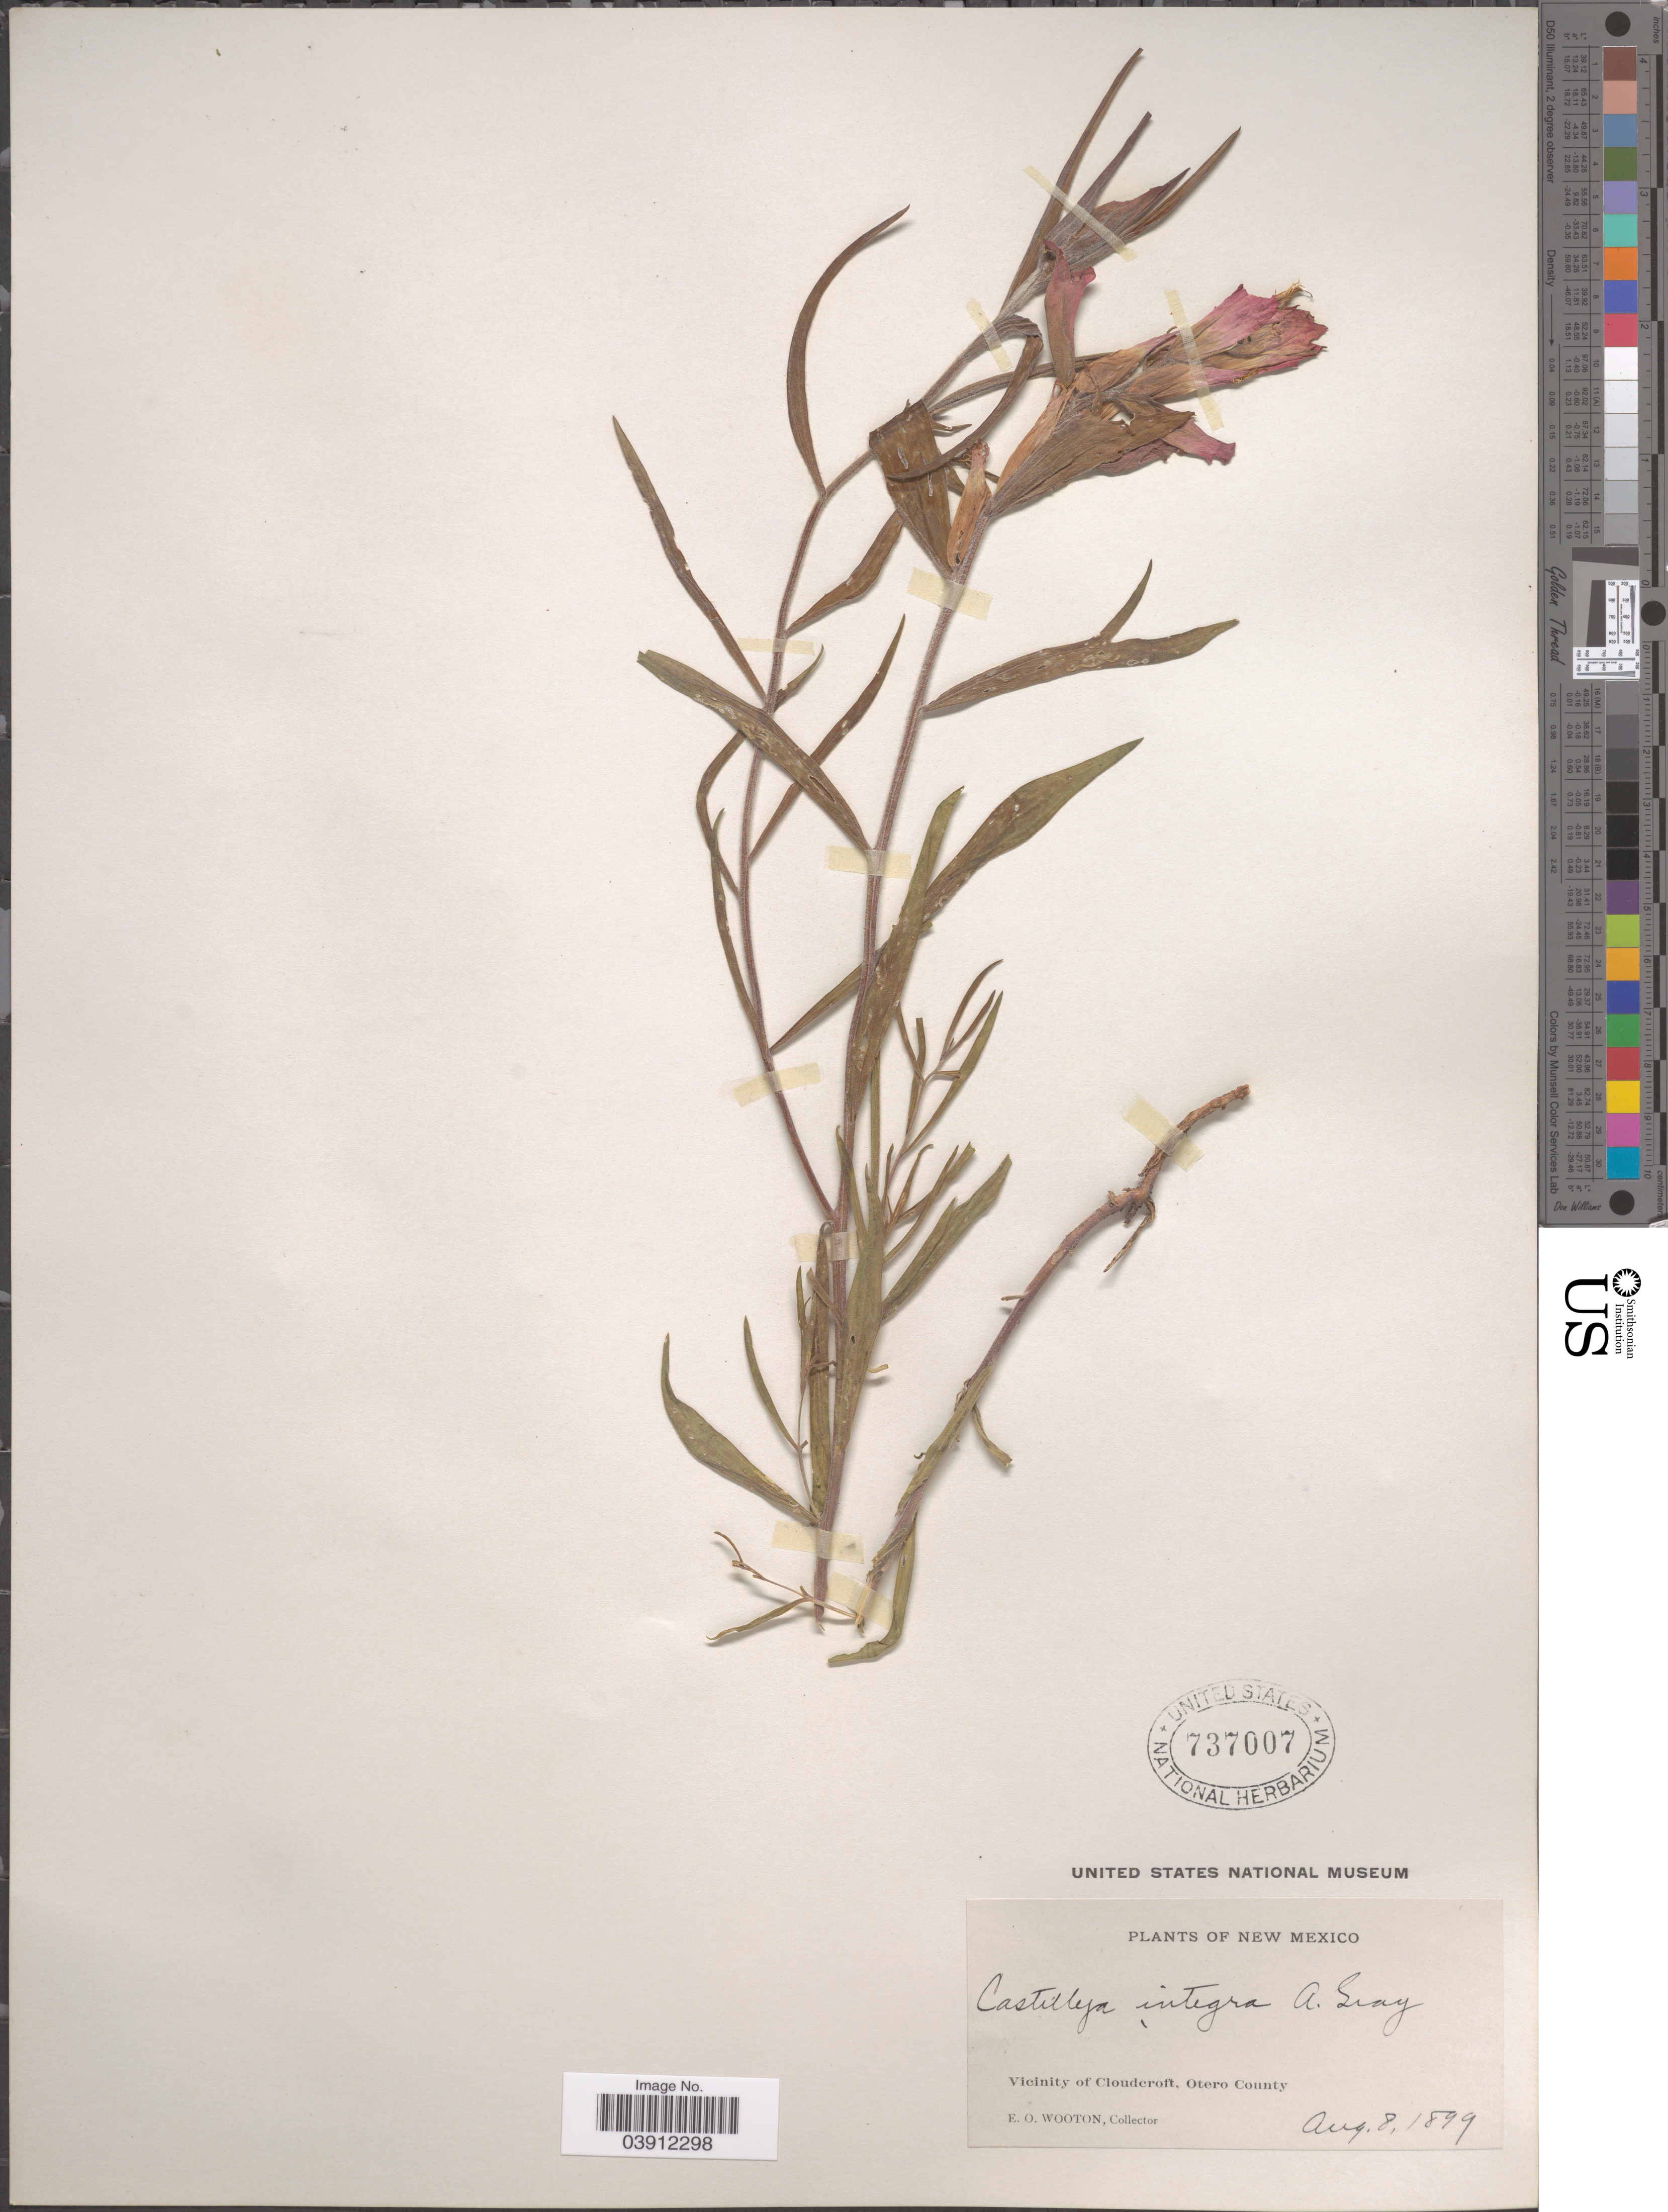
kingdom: Plantae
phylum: Tracheophyta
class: Magnoliopsida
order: Lamiales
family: Orobanchaceae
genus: Castilleja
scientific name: Castilleja integra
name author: A. Gray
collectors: E. O. Wooton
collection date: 1899-08-08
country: United States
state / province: New Mexico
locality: Vicinity of Cloudcroft, Otero County.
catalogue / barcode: US 737007